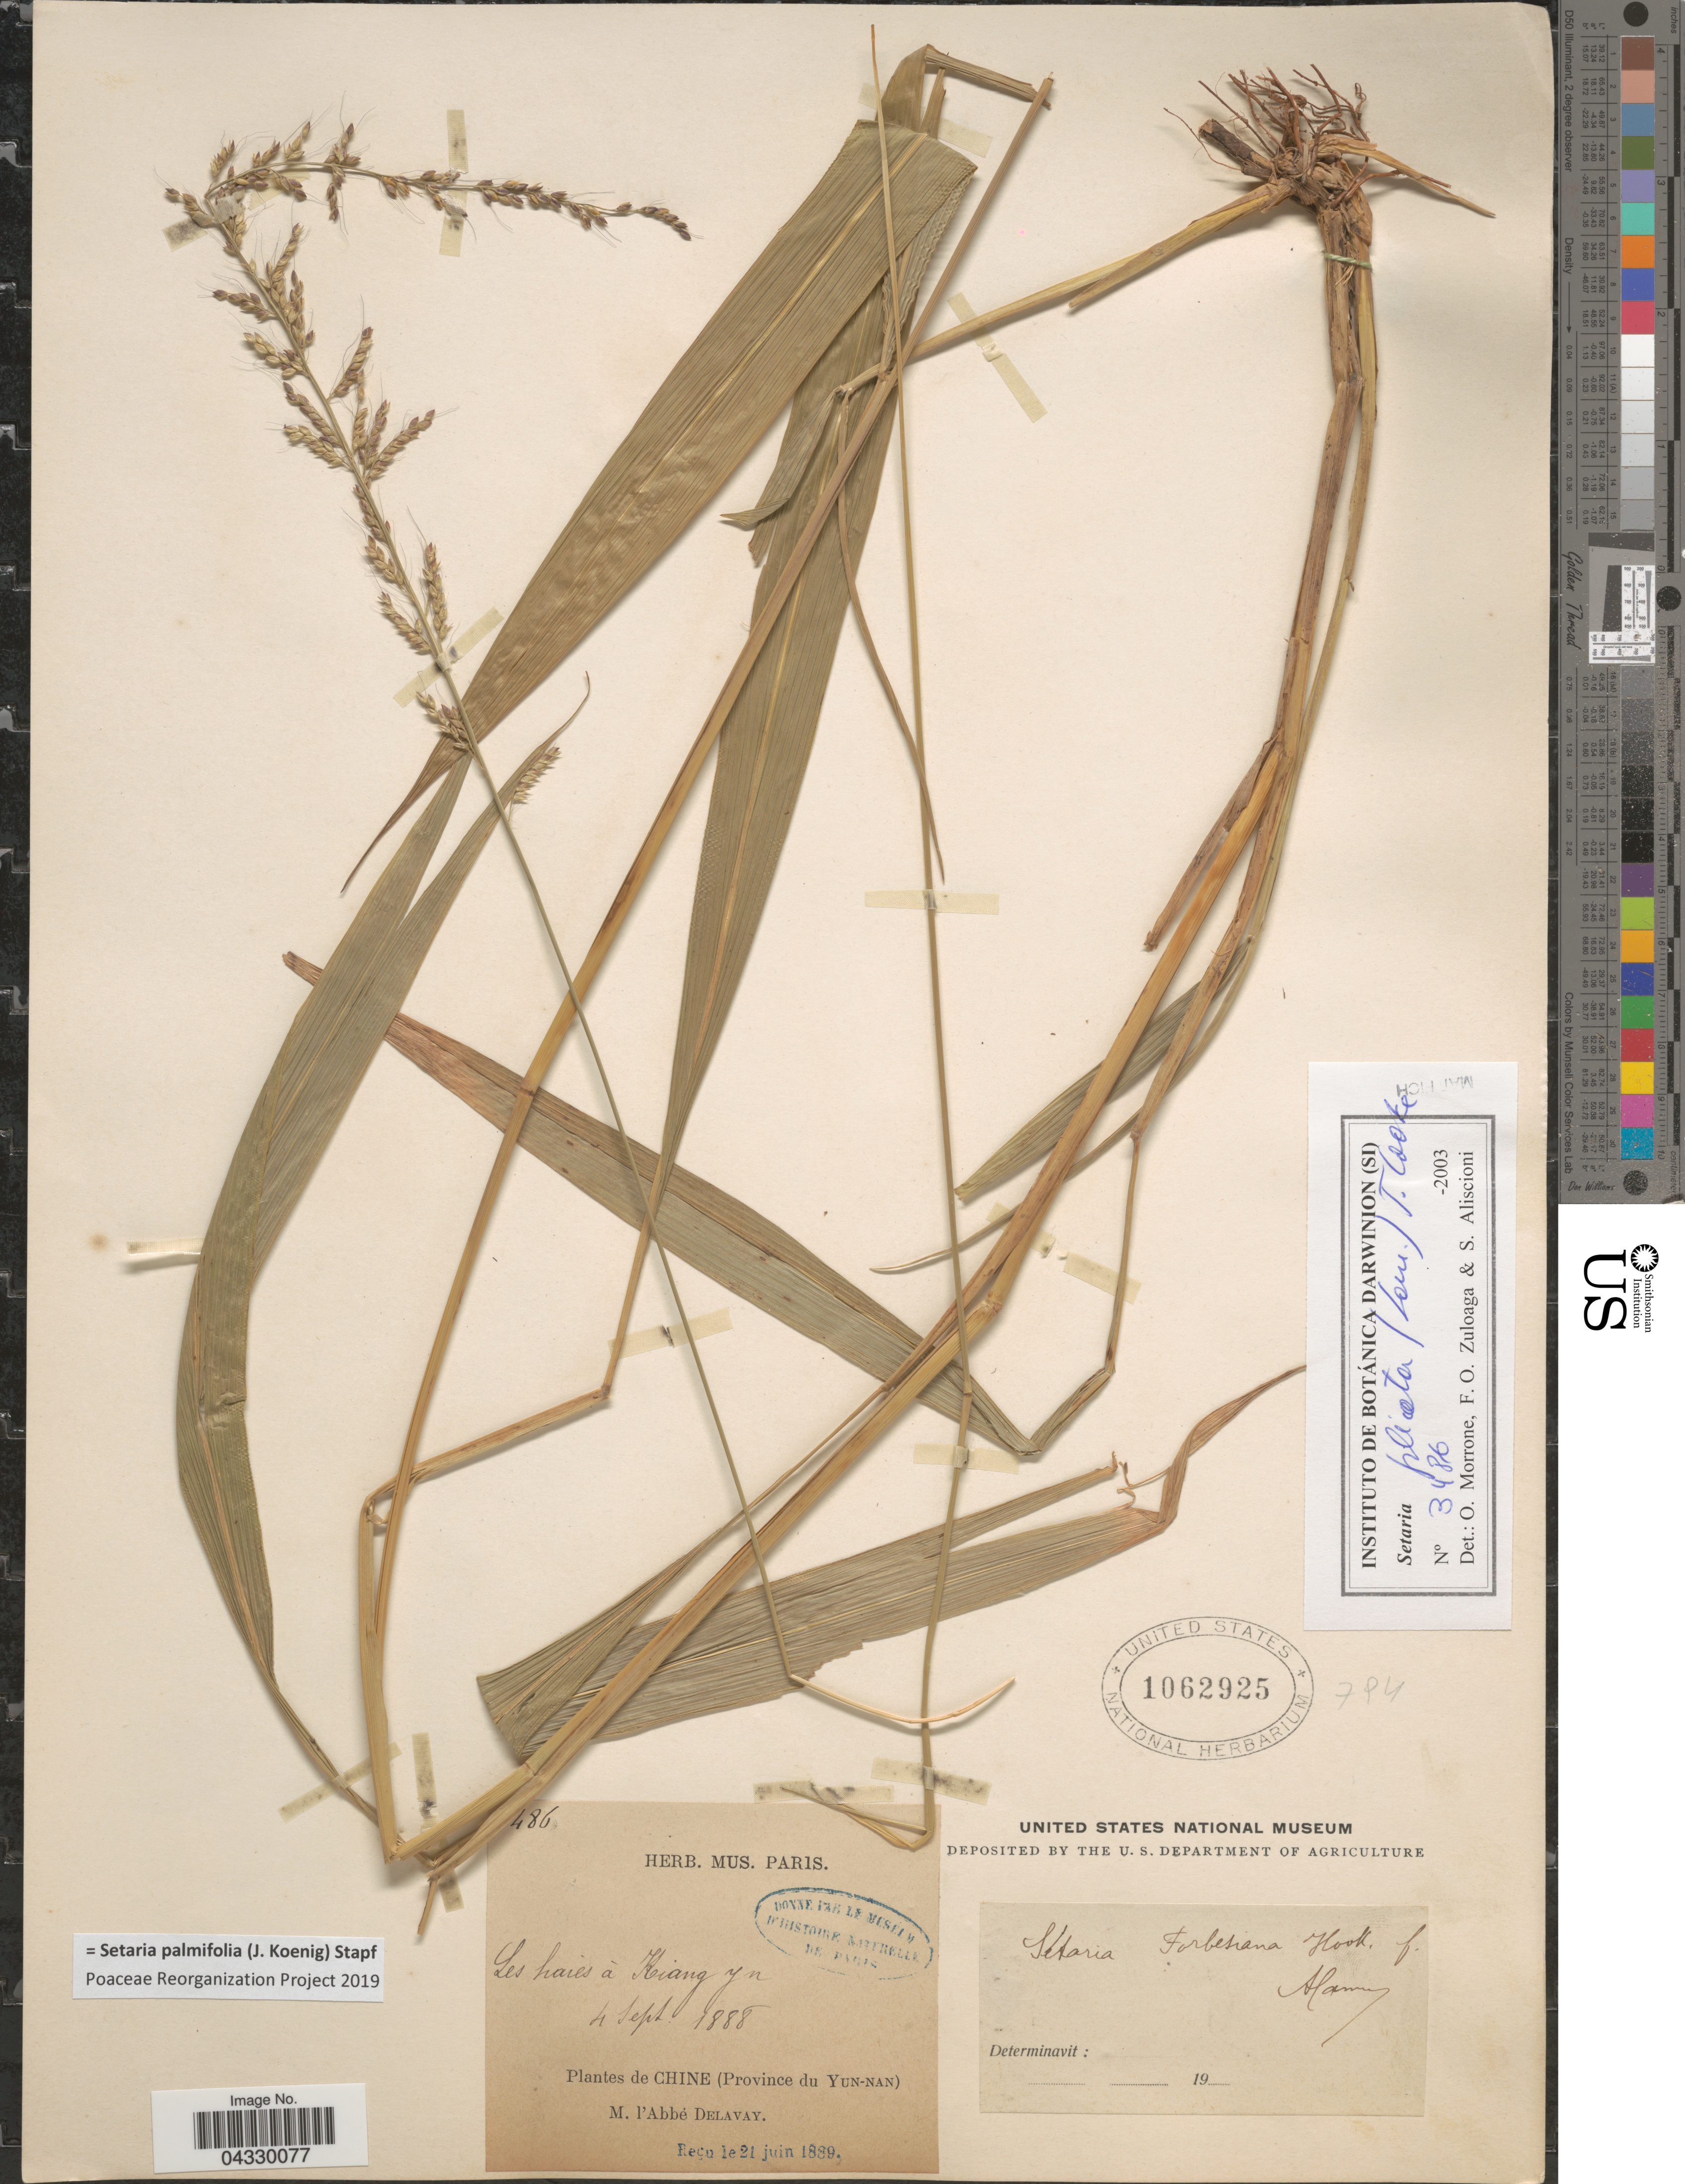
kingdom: Plantae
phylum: Tracheophyta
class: Liliopsida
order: Poales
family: Poaceae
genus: Setaria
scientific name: Setaria palmifolia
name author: (J. Koenig) Stapf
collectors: P. Delavay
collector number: !486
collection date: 1888-09-04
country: China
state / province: Yunnan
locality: Les haies á Kiang yu. Chine.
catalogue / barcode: US 1062925